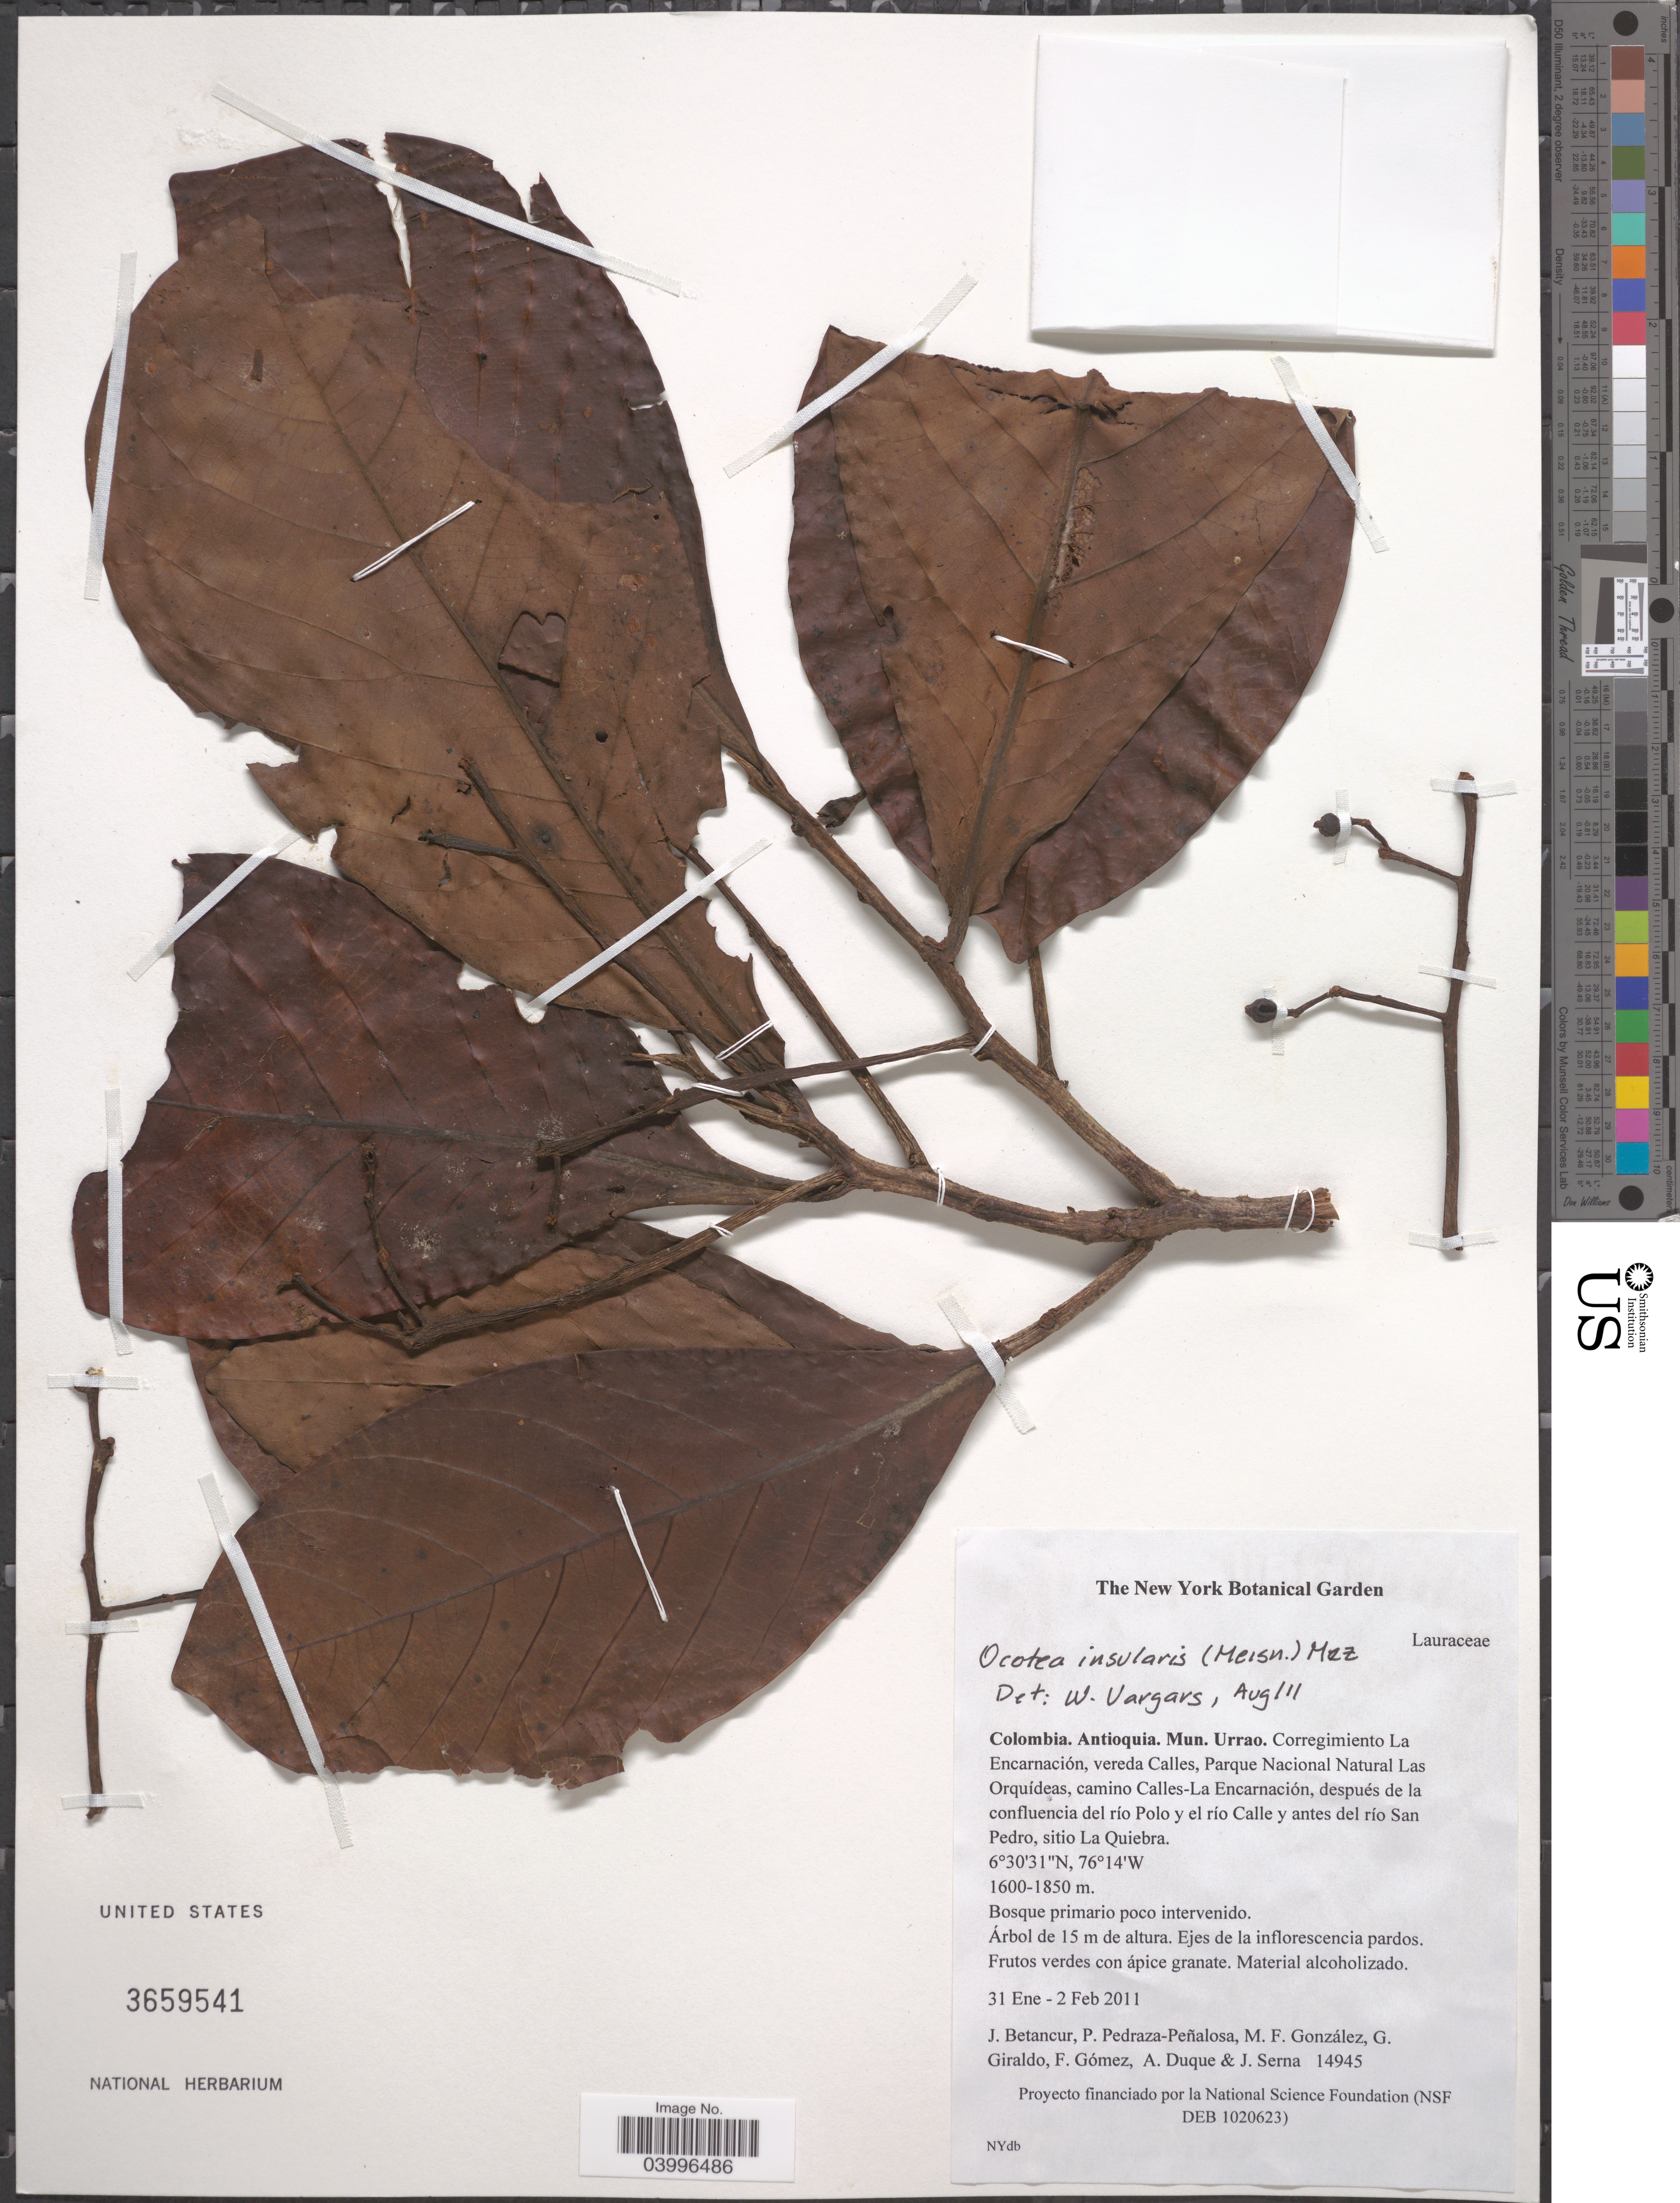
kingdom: Plantae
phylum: Tracheophyta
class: Magnoliopsida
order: Laurales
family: Lauraceae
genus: Ocotea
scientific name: Ocotea insularis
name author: (Meisn.) Mez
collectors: J. Betancur, P. Pedraza-Peñalosa, M. Gonzalez, G. Giraldo & et al.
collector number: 14945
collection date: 2011-01-31/2011-02-02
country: Colombia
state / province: Antioquia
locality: Mun. Urrao. Corregimiento La Encarnación, vereda Calles, Parque Nacional Natural Las Orquídeas, camino Calles-La Encarnación, después de la confluencia del rio Polo y el rio Calle y antes del rio San Pedro, sitio La Quiebra.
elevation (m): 1600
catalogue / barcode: US 3659541